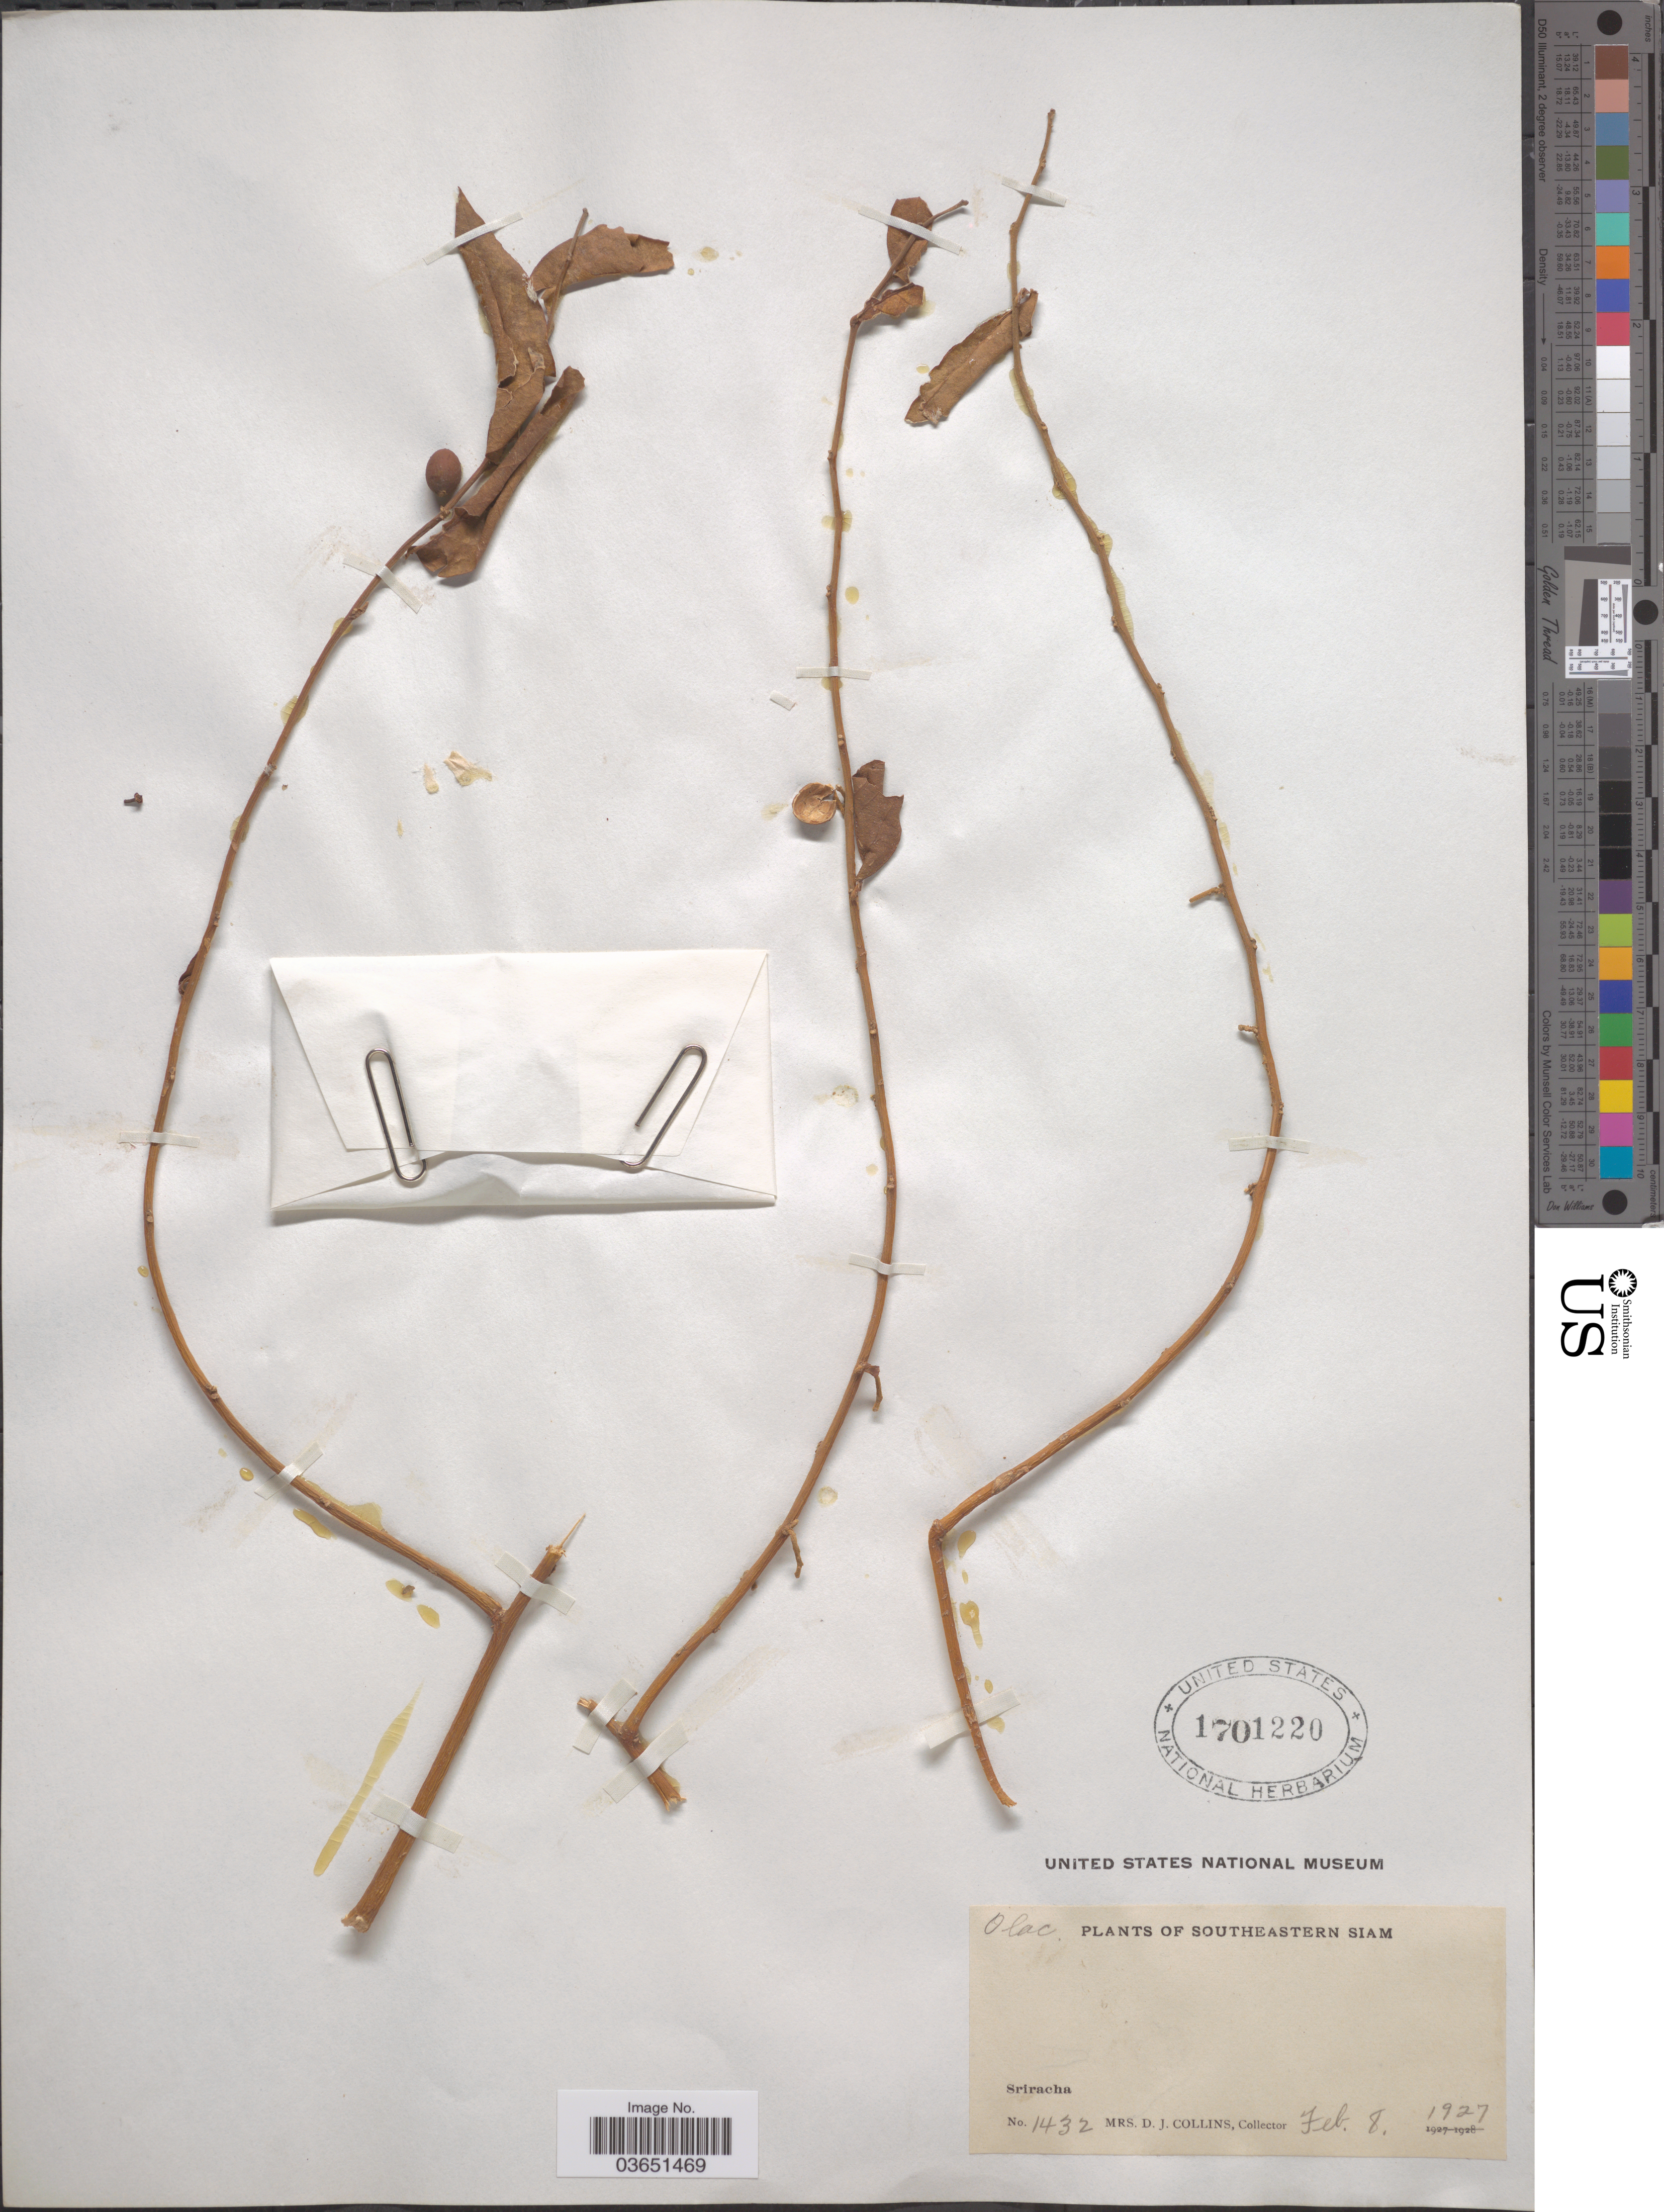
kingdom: Plantae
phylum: Tracheophyta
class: Magnoliopsida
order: Santalales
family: Olacaceae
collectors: Mrs. D. J. Collins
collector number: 1432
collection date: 1927-02-08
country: Thailand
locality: Southeastern Siam. Sriracha.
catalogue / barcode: US 1701220